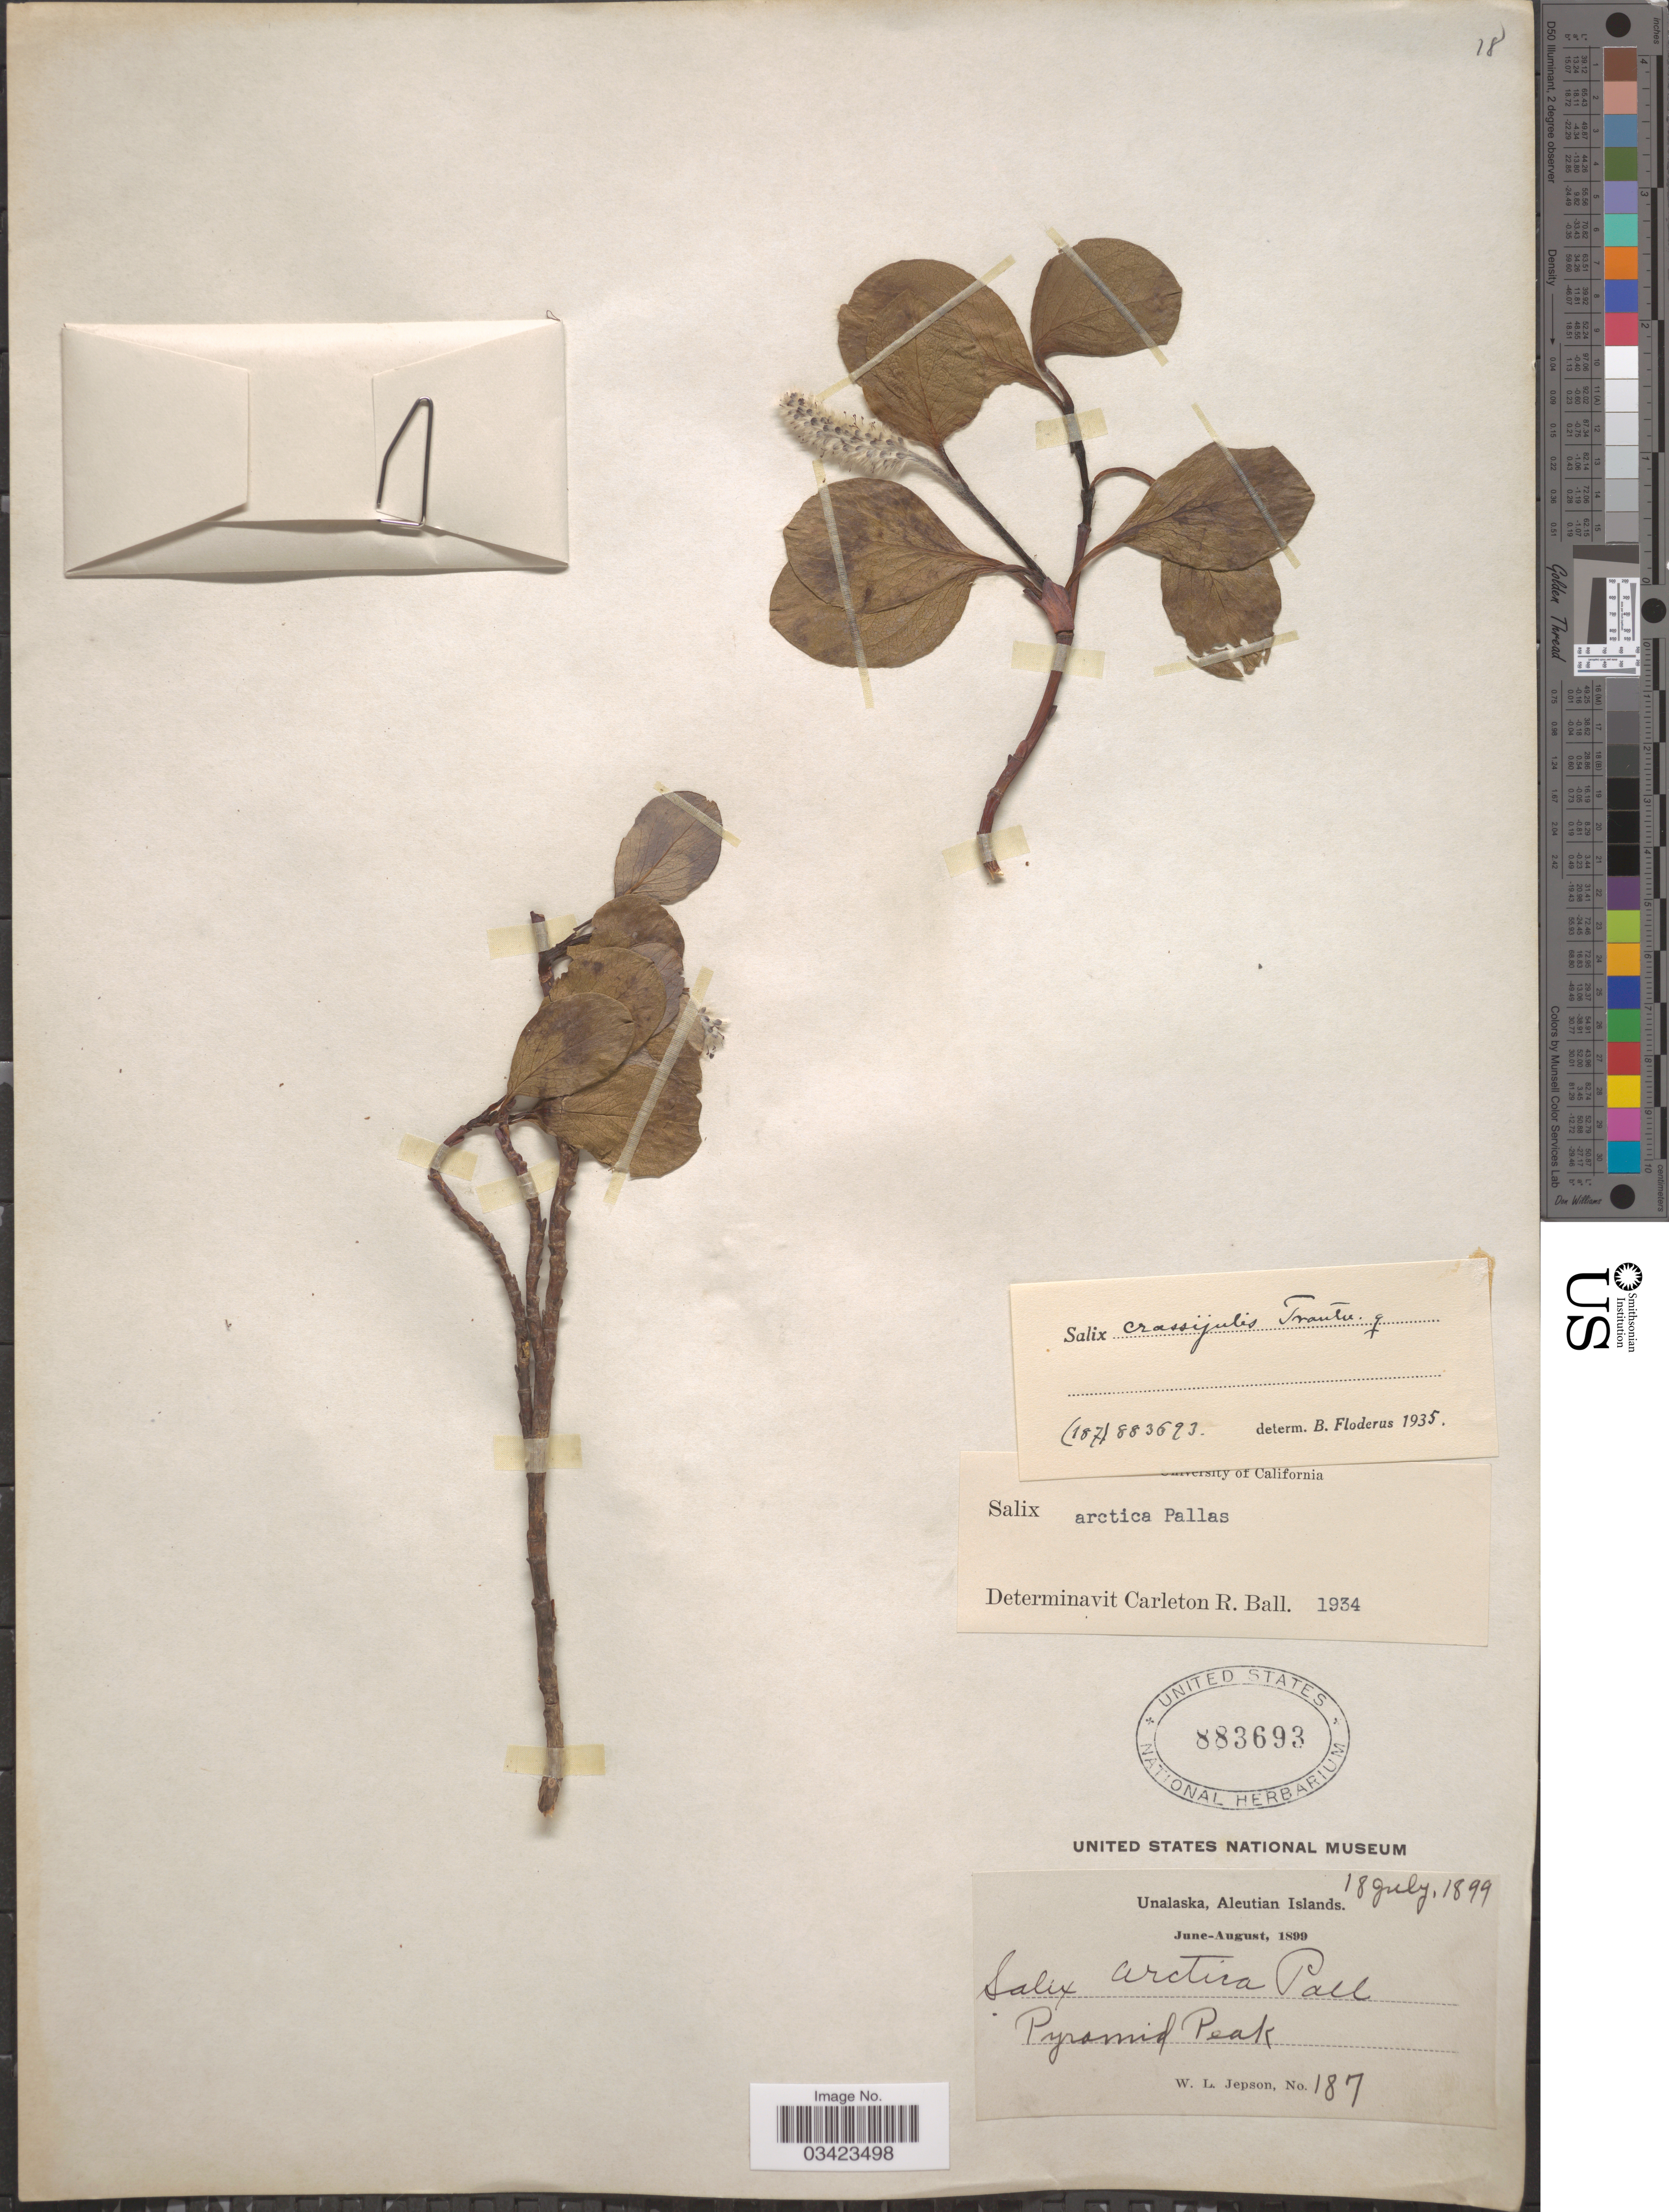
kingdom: Plantae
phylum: Tracheophyta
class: Magnoliopsida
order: Malpighiales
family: Salicaceae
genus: Salix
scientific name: Salix arctica var. araioclada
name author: (C.K. Schneid.) Raup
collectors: W. L. Jepson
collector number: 187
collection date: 1899-07-18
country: United States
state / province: Alaska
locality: Unalaska, Aleutian Islands. Pyramid Peak.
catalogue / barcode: US 883693